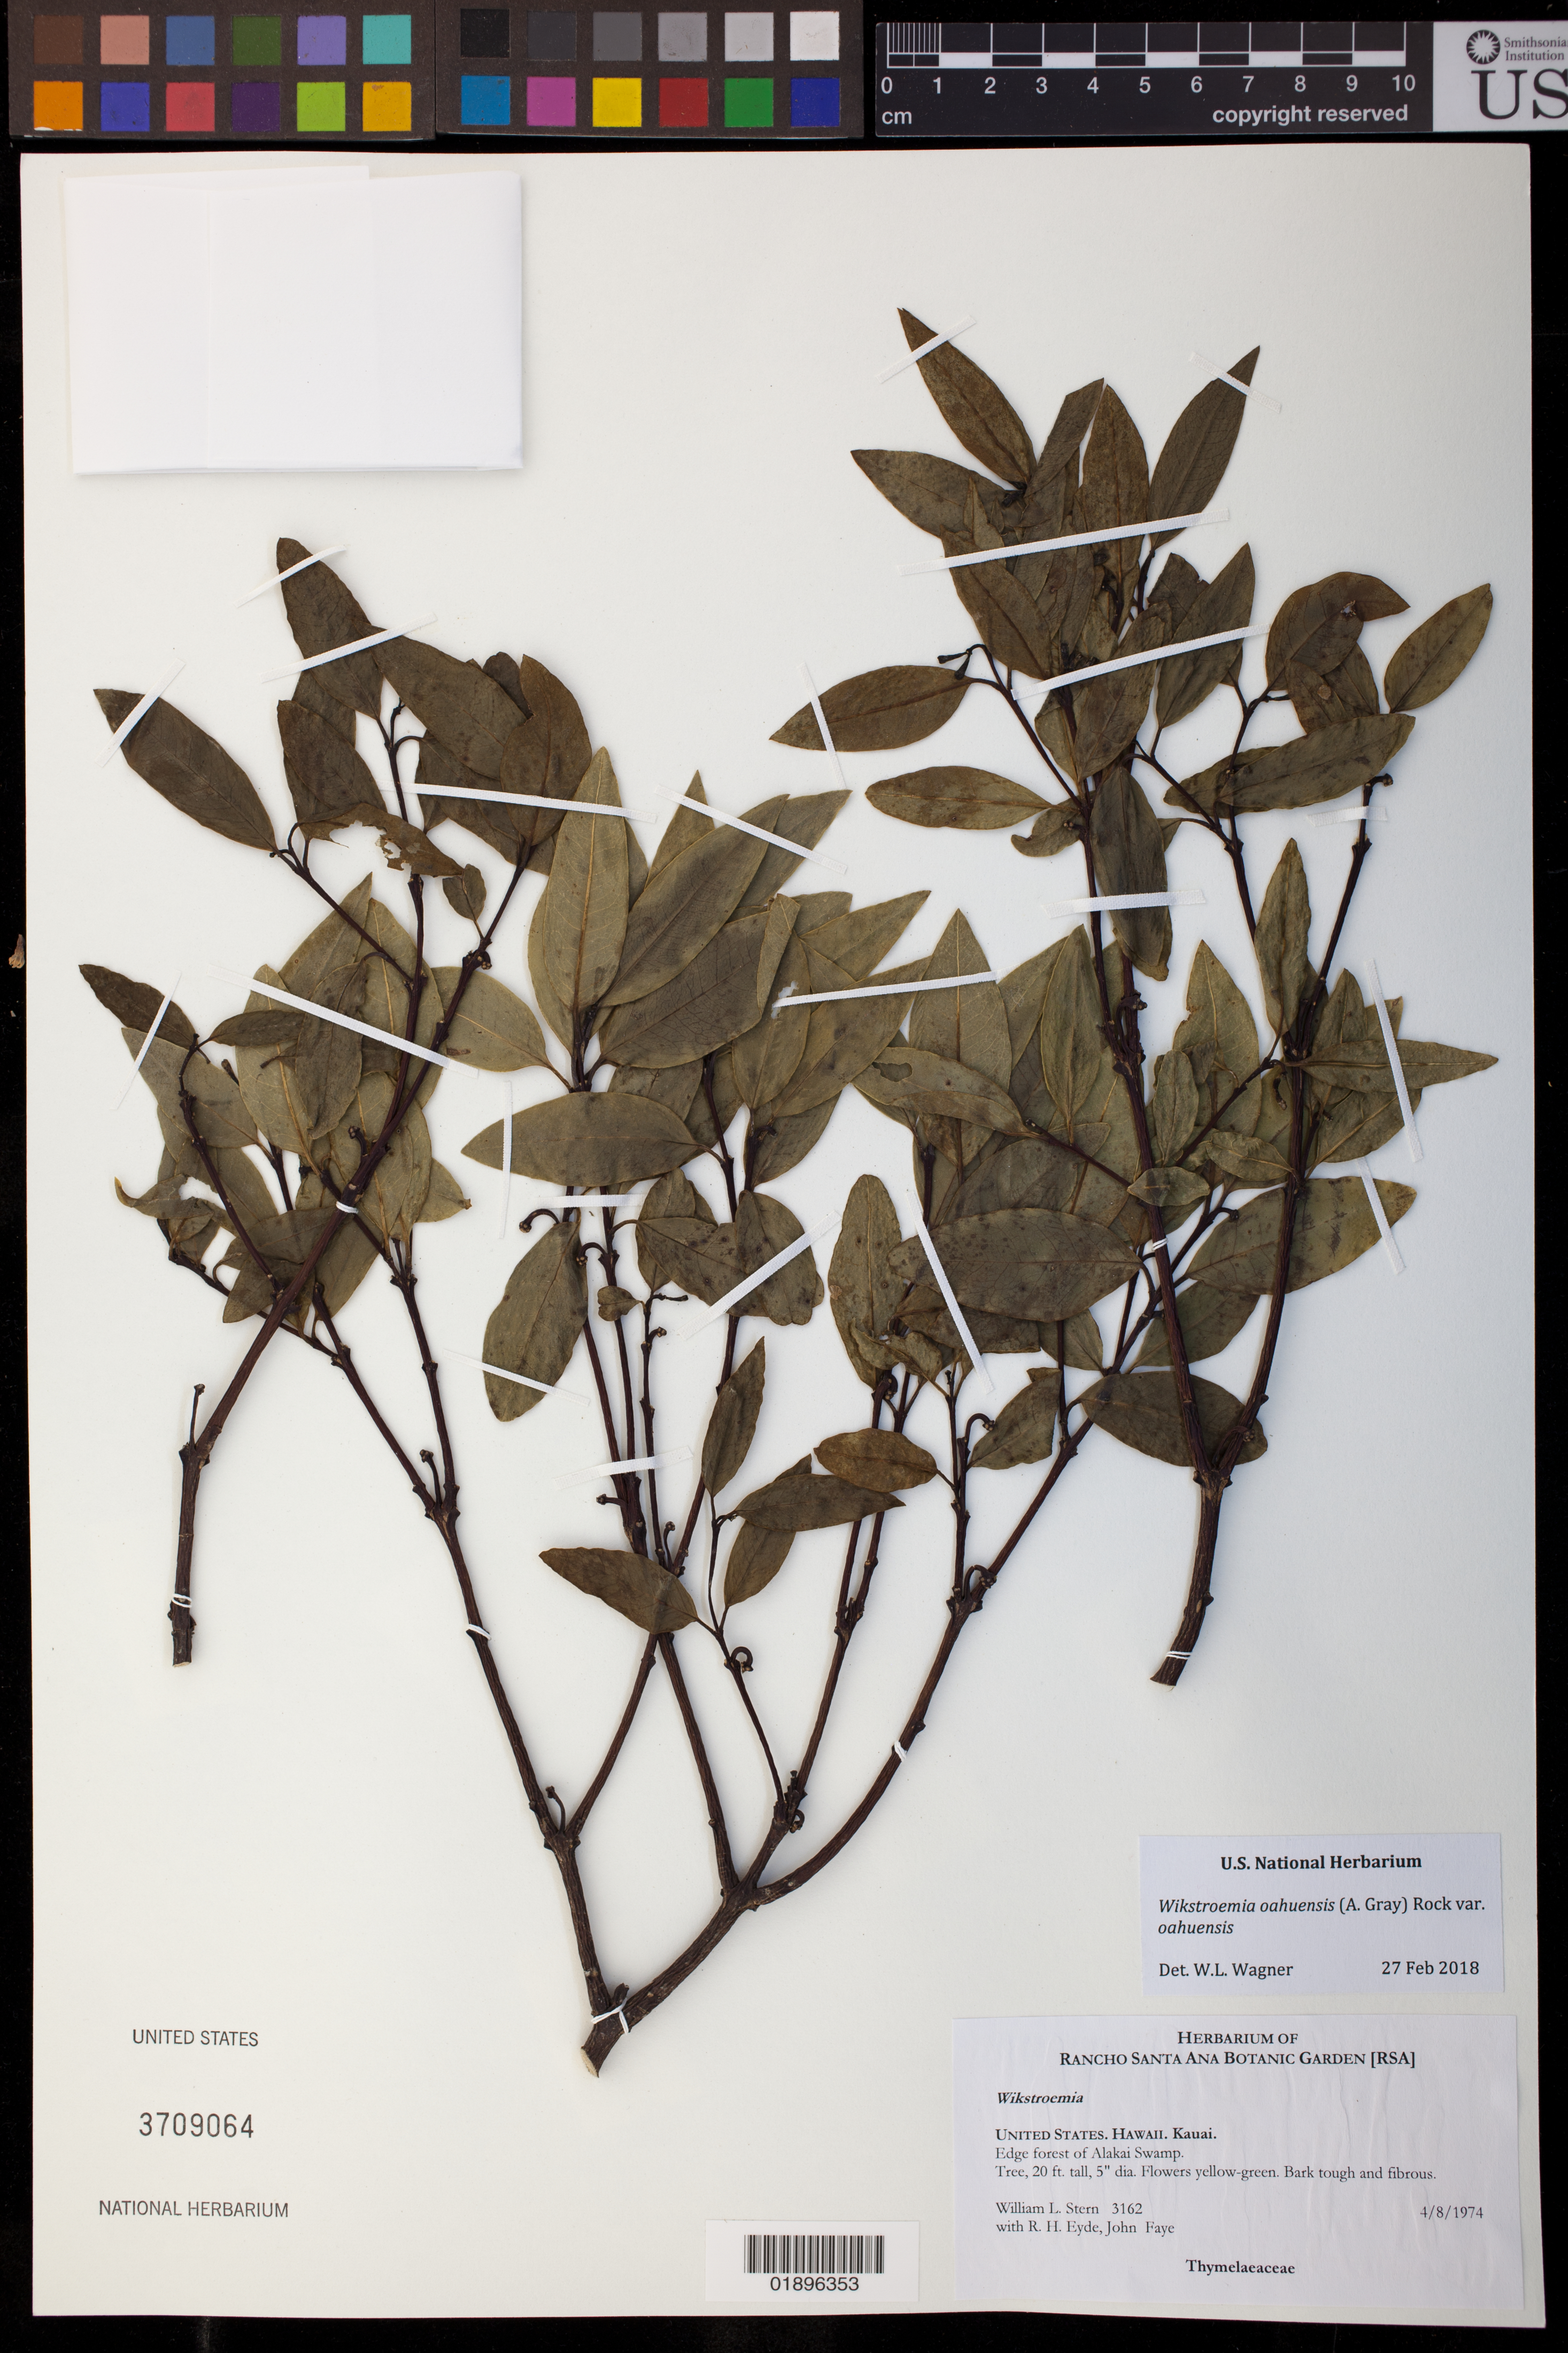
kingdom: Plantae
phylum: Tracheophyta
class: Magnoliopsida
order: Malvales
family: Thymelaeaceae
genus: Wikstroemia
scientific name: Wikstroemia oahuensis var. oahuensis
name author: (A. Gray) Rock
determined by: Wagner, W. L., (BOT), Smithsonian Institution - National Museum of Natural History (UNITED STATES)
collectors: W. L. Stern, R. H. Eyde & J. Faye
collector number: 3162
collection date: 1974-04-08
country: United States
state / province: Hawaii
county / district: Kauai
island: Kaua'i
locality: Edge forest of Alakai Swamp.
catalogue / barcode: US 3709064